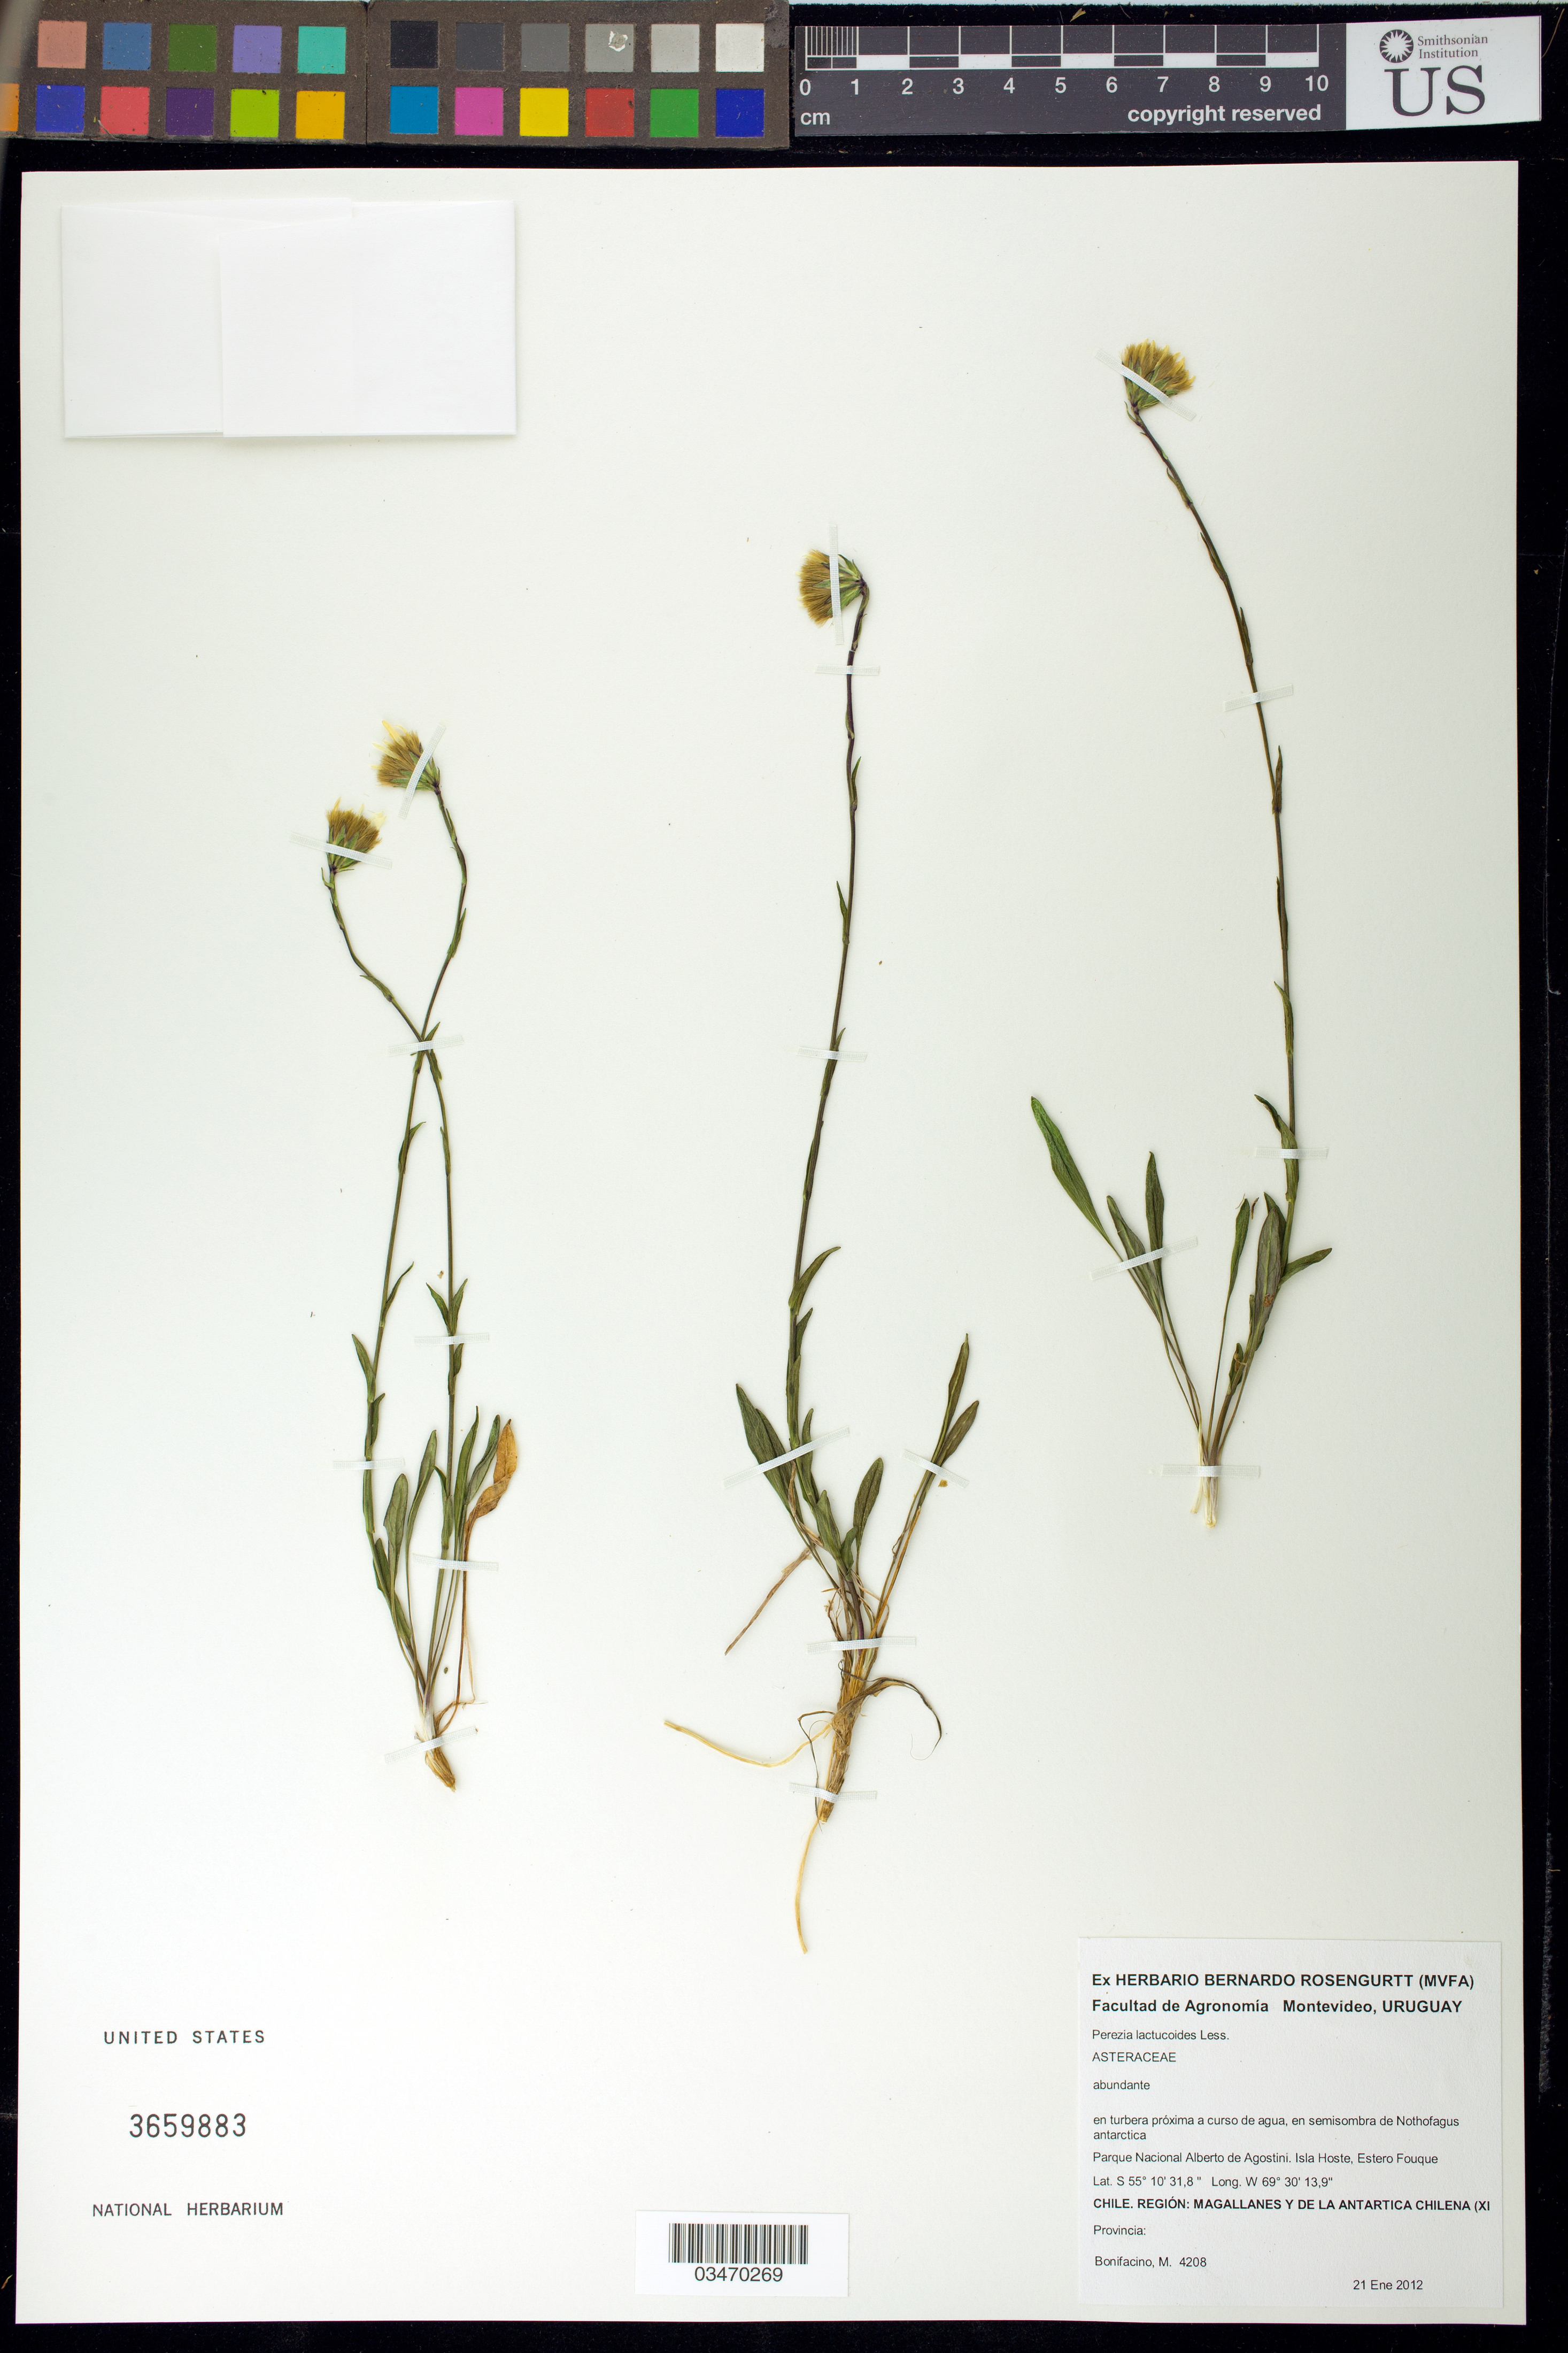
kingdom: Plantae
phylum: Tracheophyta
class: Magnoliopsida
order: Asterales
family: Asteraceae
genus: Perezia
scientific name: Perezia lactucoides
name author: (Vahl) Less.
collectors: M. Bonifacino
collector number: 4208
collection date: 2012-01-21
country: Chile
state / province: Magallanes y de la Antártica Chilena (XII)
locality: Parque Nacional Alberto de Agostini, Isla Hoeste, Estero Fouque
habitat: En turbera proxima a curso de agua, en semisombra de Nothofagus antarctica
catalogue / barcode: US 3659883